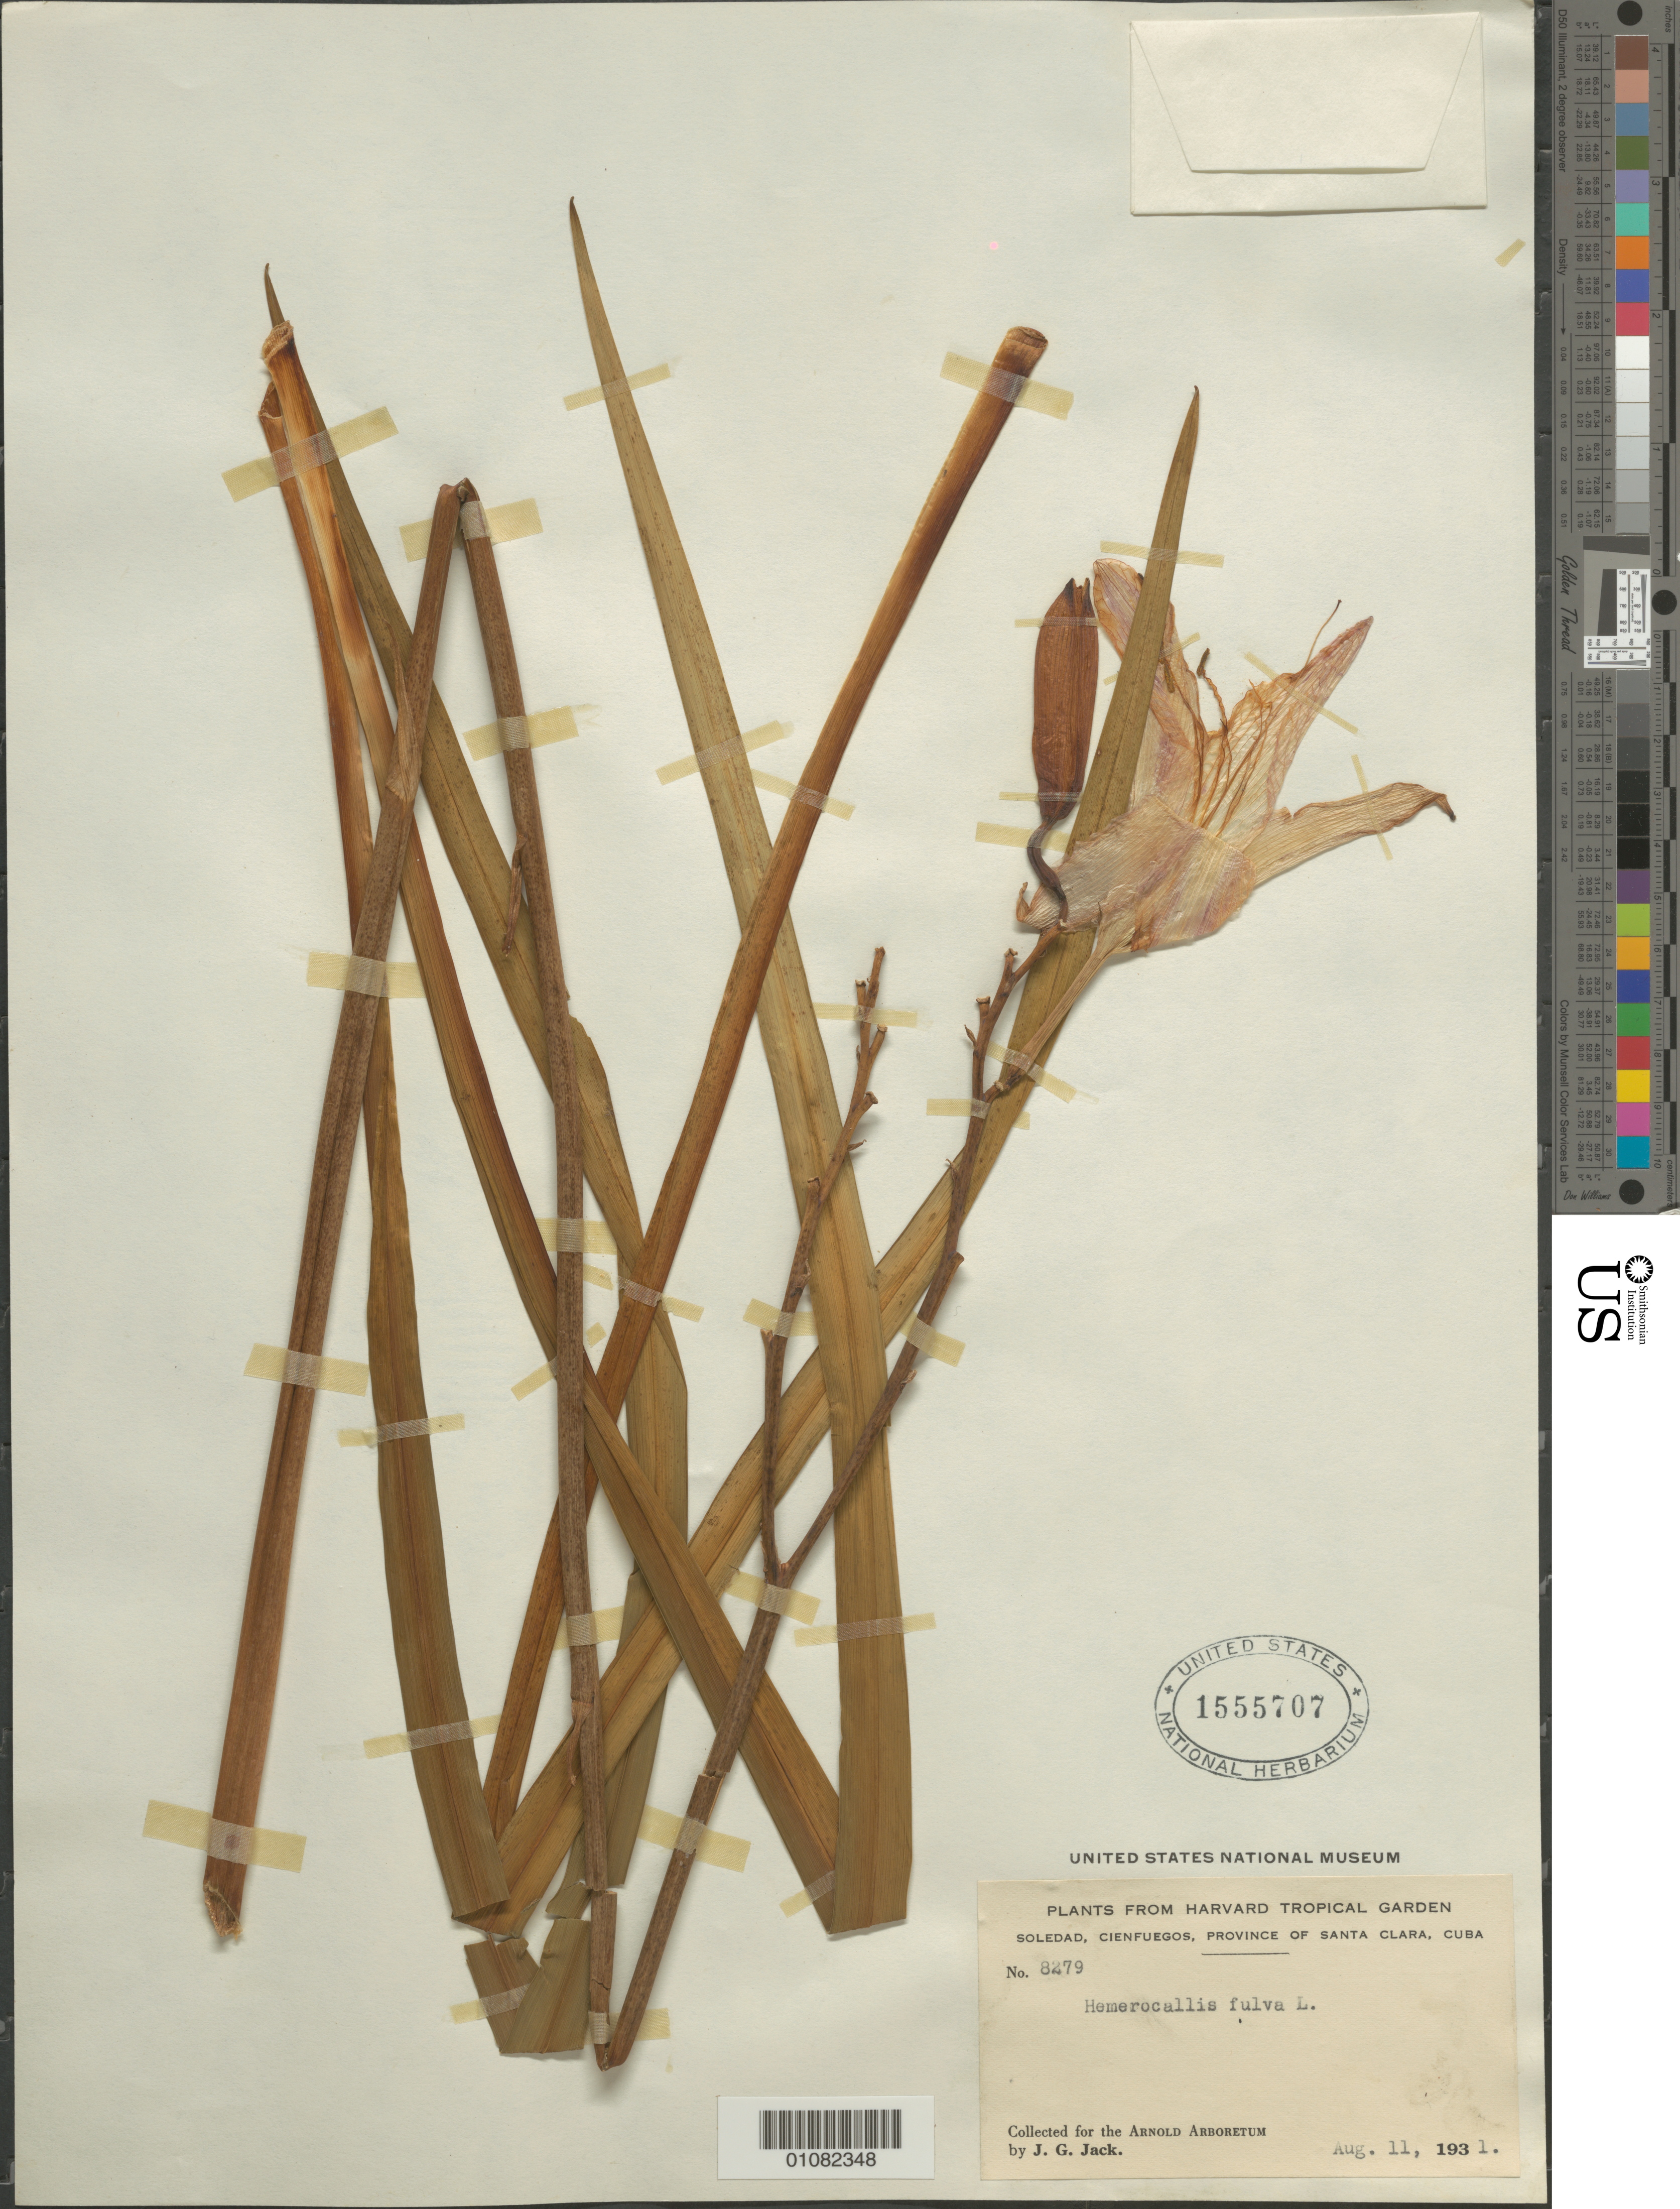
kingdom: Plantae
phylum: Tracheophyta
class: Liliopsida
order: Asparagales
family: Asphodelaceae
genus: Hemerocallis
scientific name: Hemerocallis fulva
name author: L.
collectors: J. G. Jack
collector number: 8279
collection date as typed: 11 Aug 1931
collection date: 1931-08-11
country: Cuba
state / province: Cienfuegos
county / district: Santa Clara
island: Cuba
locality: Soledad, Cienfuegos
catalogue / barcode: US 1555707